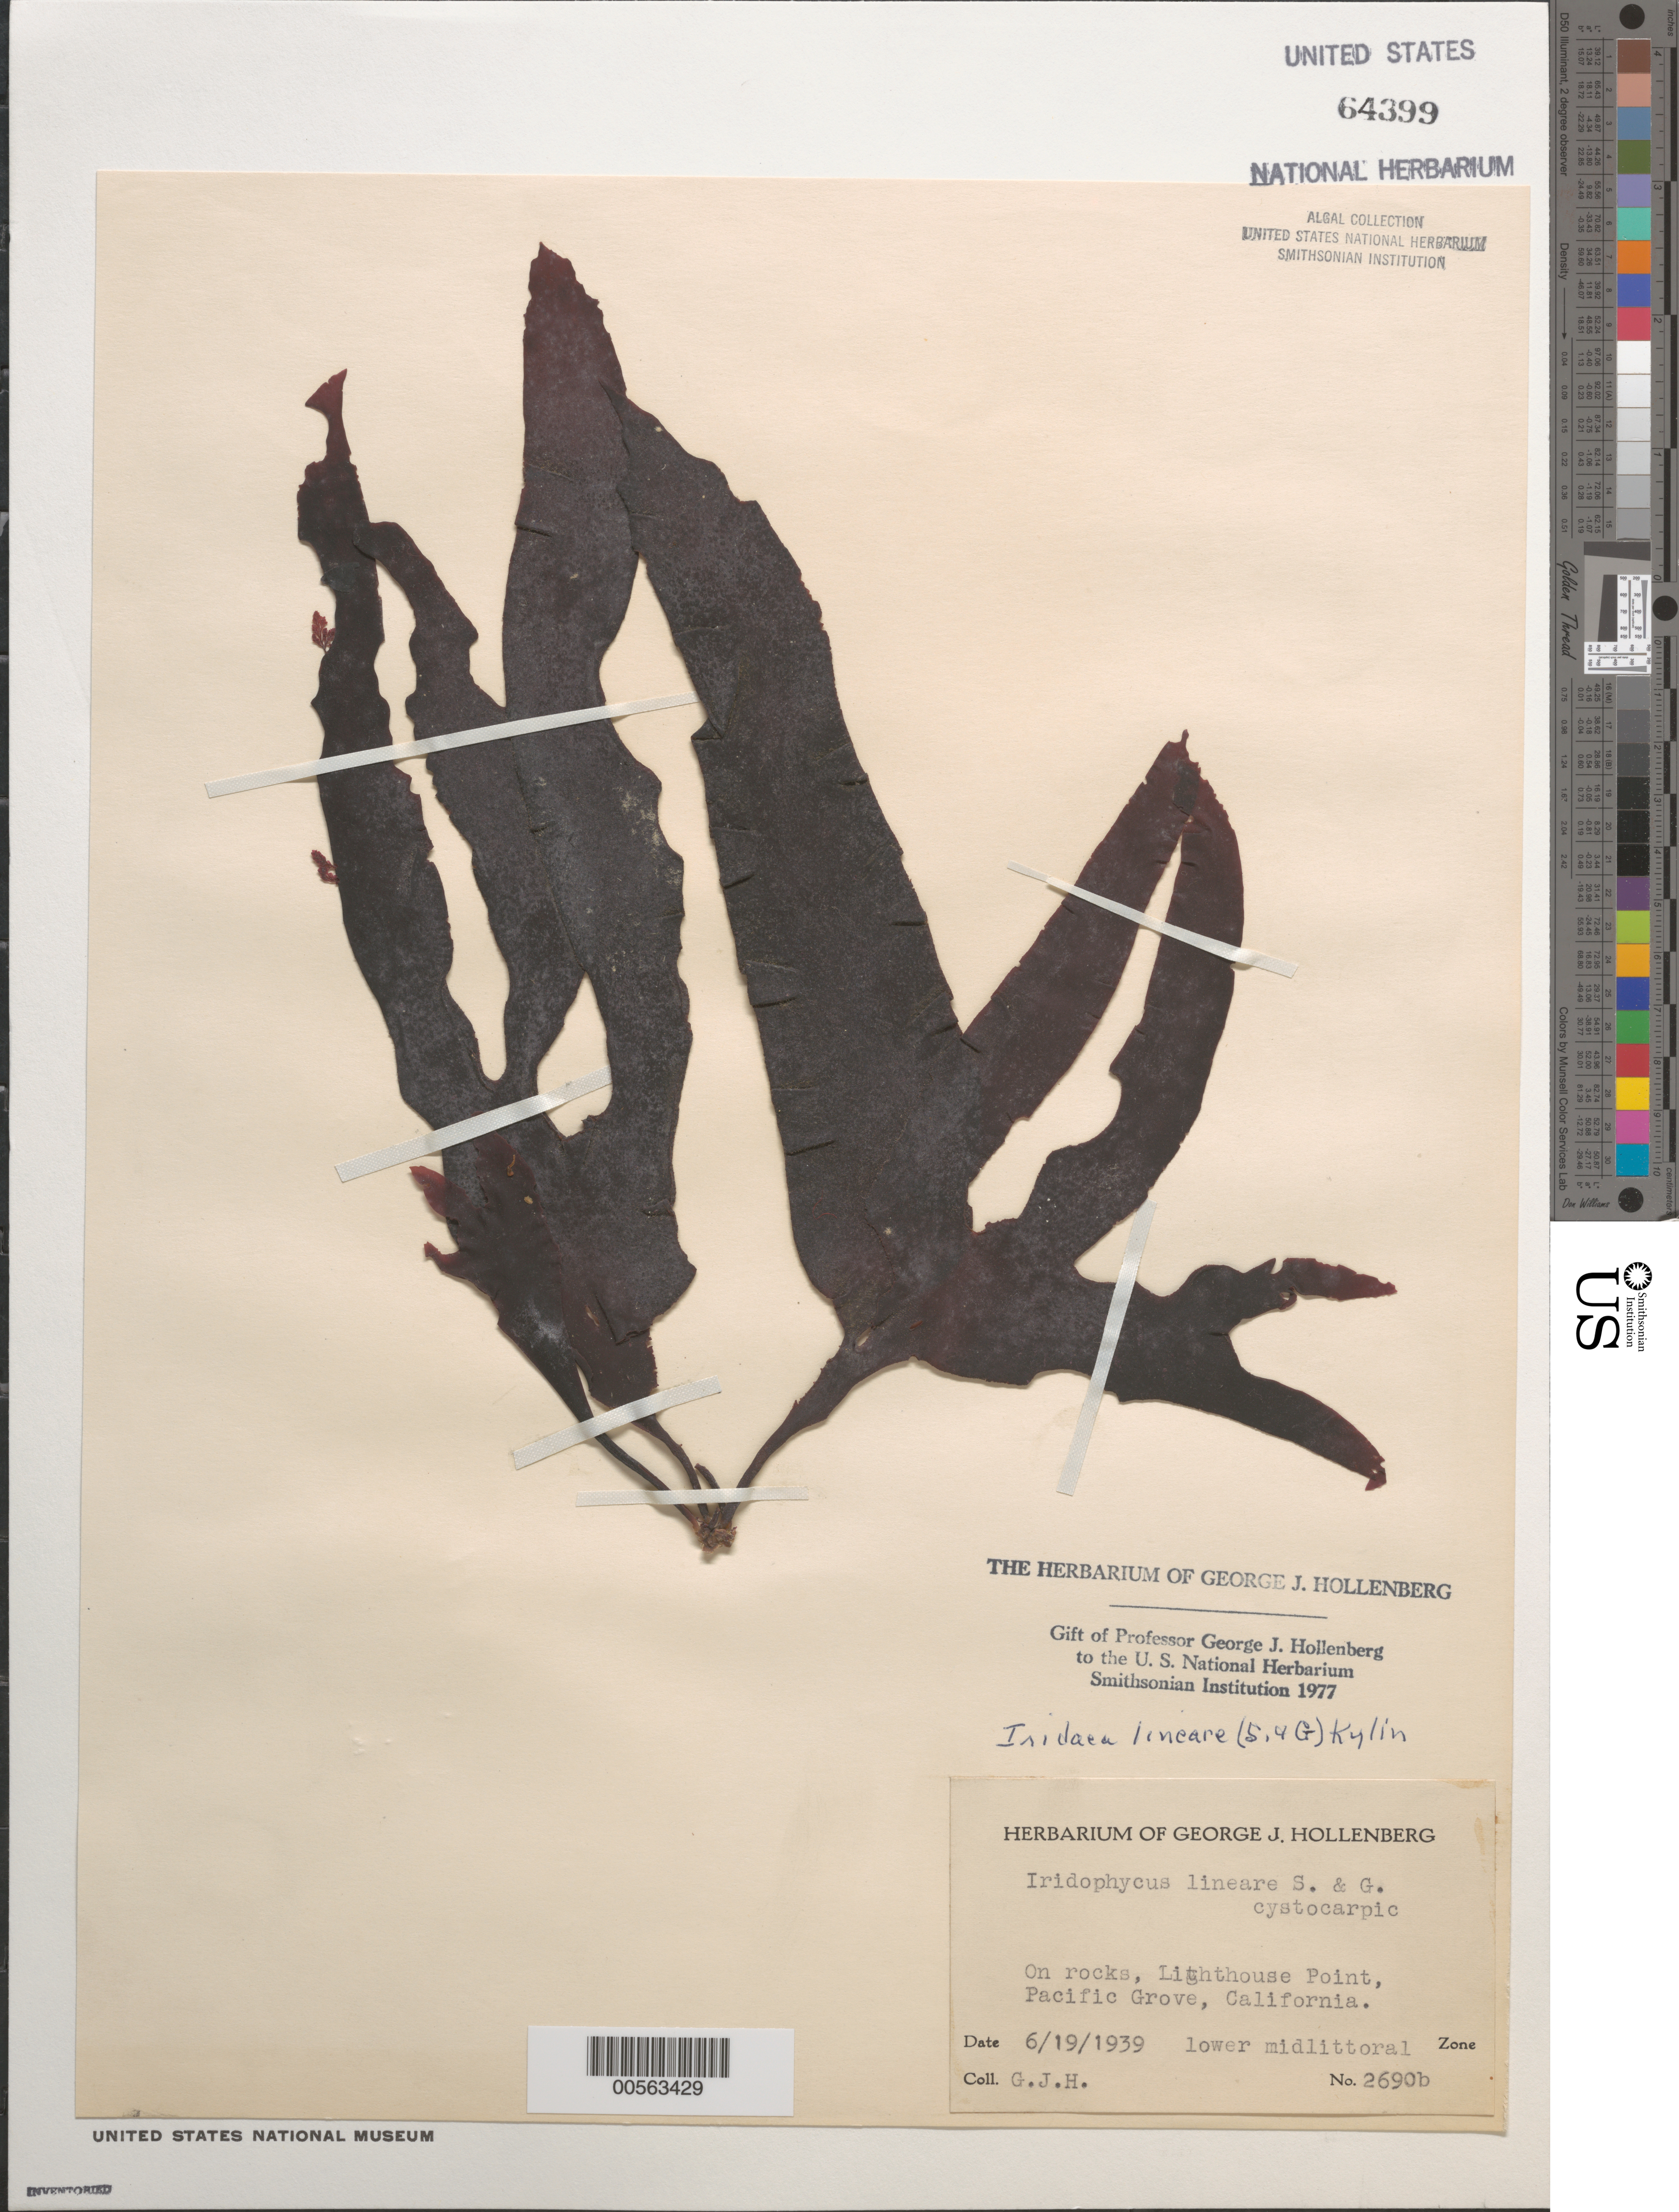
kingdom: Plantae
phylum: Rhodophyta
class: Florideophyceae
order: Gigartinales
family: Gigartinaceae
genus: Mazzaella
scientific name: Mazzaella linearis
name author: (Setchell & N.L. Gardner) Fredericq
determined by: Algae name updating Project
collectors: G. Hollenberg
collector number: GJH 2690b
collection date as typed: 19 Jun 1939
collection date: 1939-06-19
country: United States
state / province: California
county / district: Monterey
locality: Lighthouse Point, near Pacific Grove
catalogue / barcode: US 64399